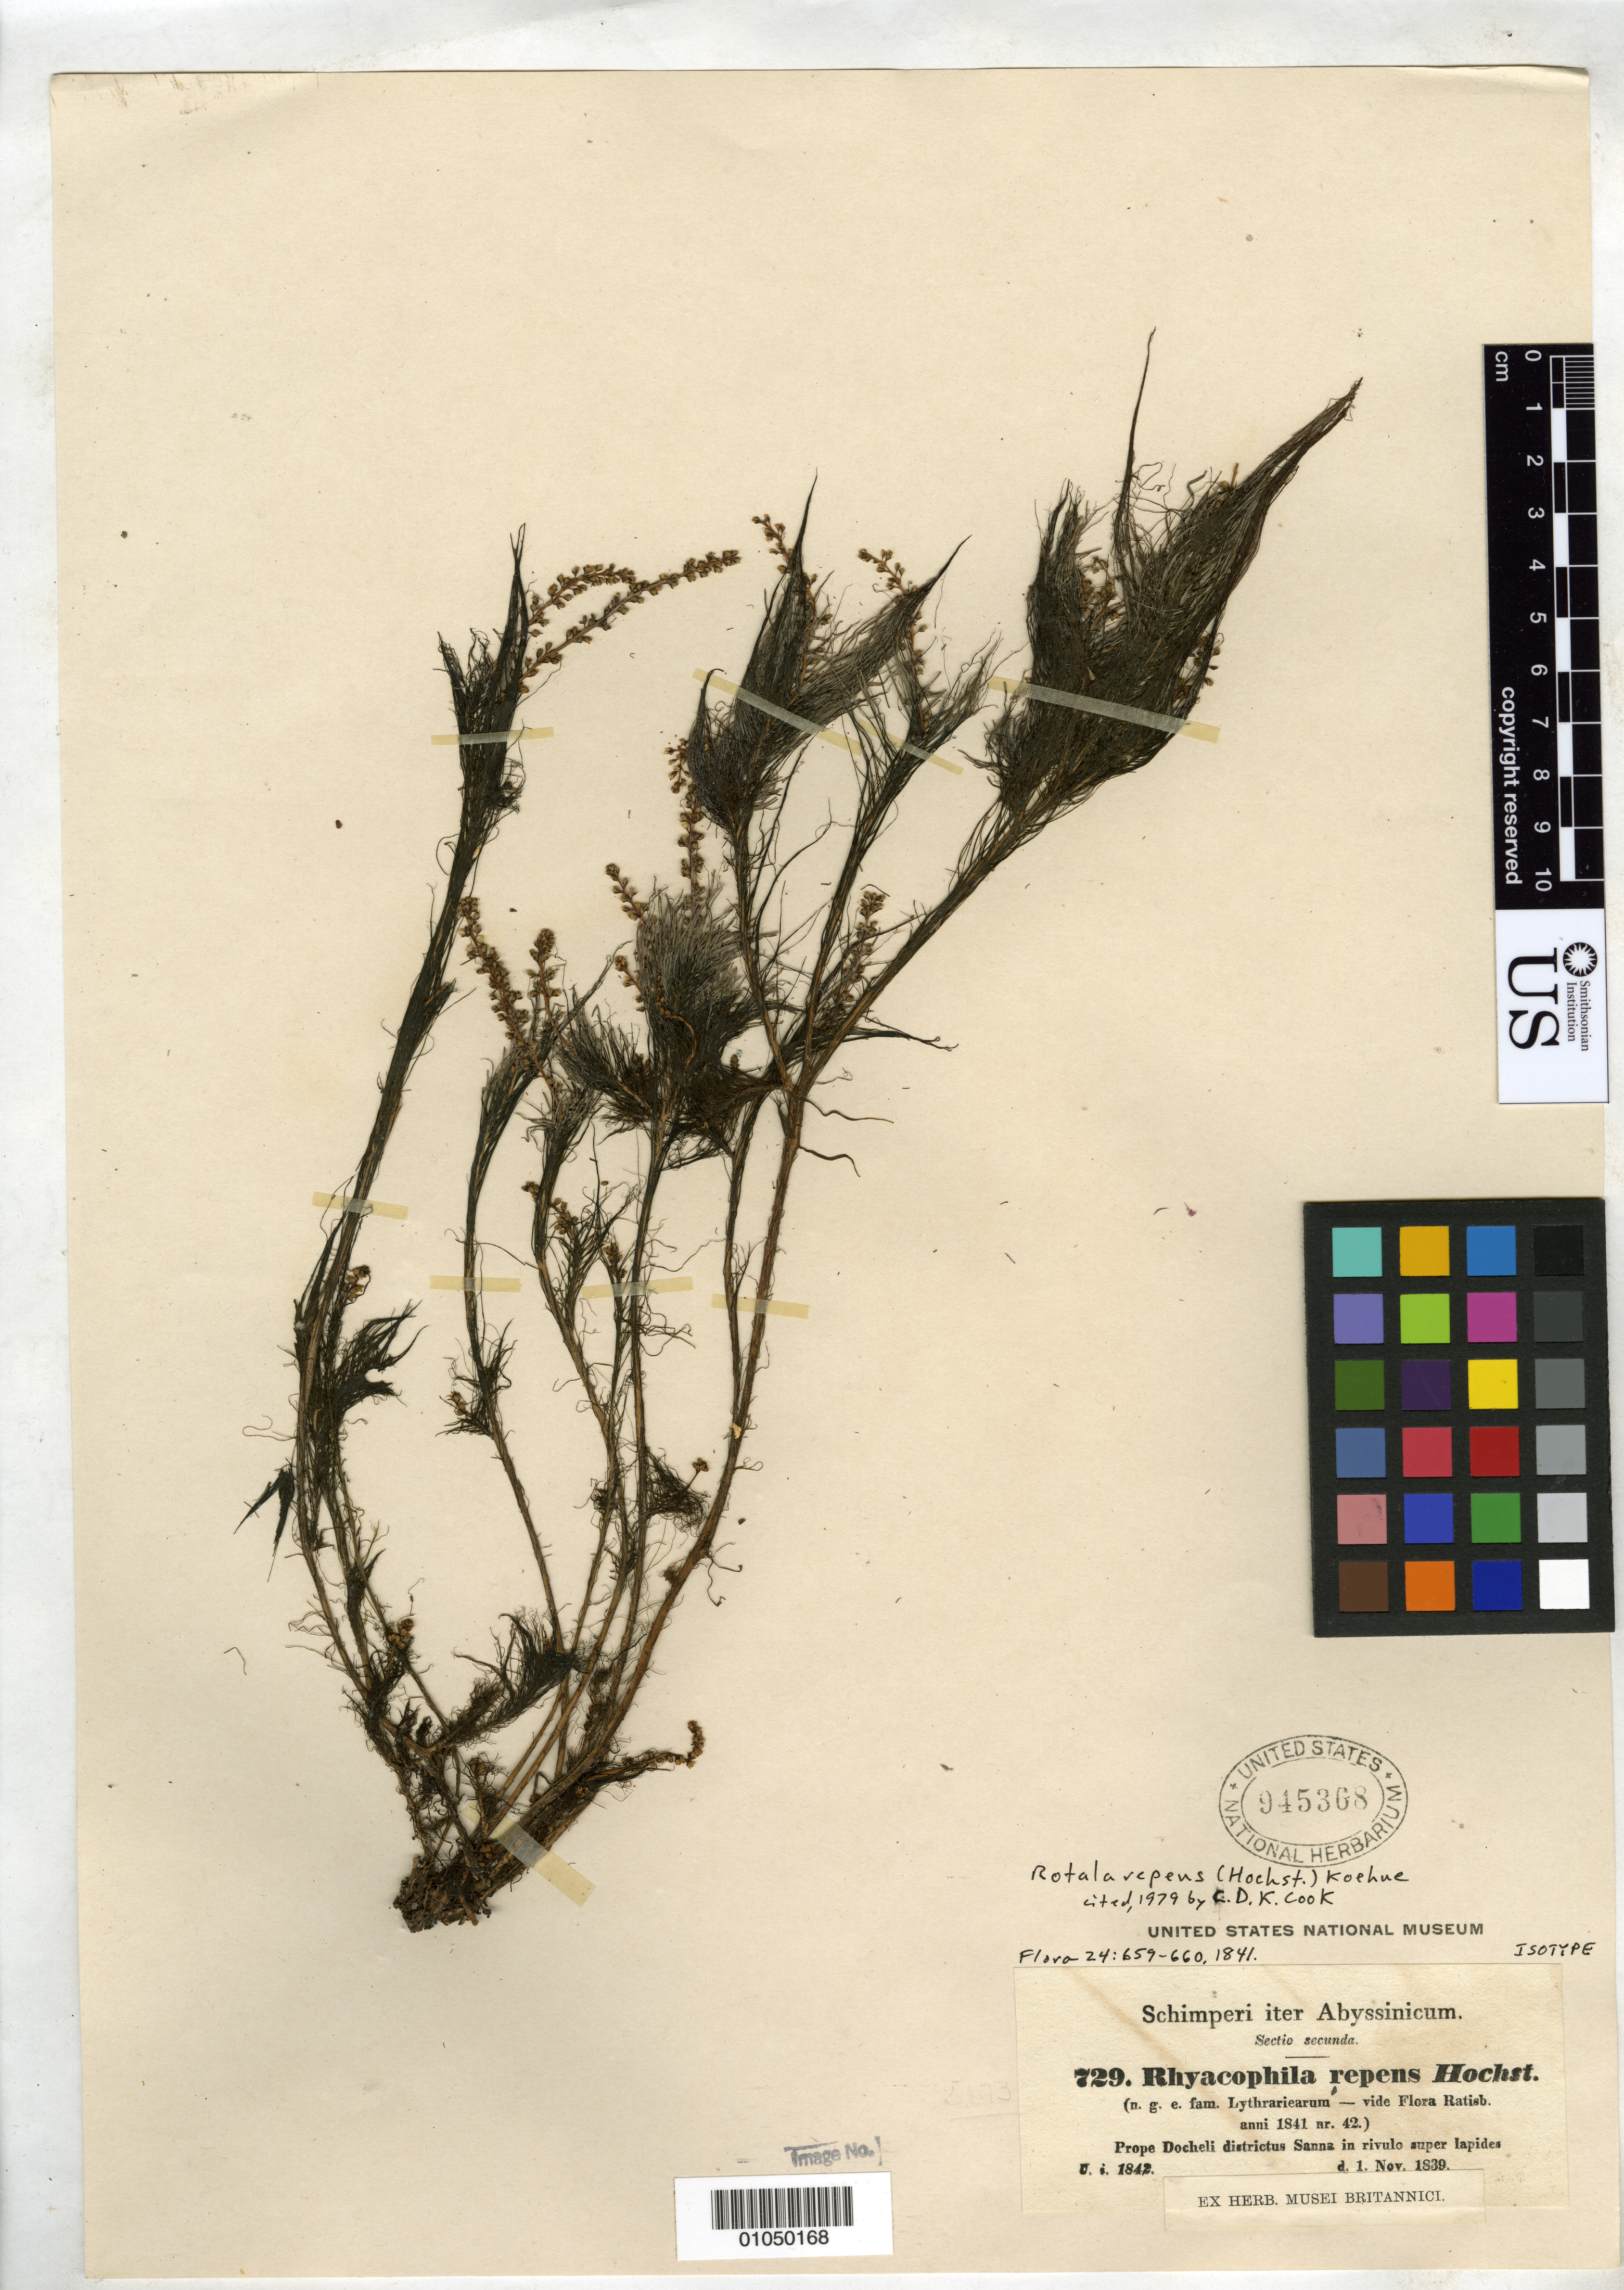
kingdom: Plantae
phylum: Tracheophyta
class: Magnoliopsida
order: Myrtales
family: Lythraceae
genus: Rhyacophila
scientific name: Rhyacophila repens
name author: Hochst.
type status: Isotype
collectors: G. W. Schimper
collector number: II 729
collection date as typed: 01 Nov 1839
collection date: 1839-11-01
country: Ethiopia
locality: Prope Docheli districtus Sanna in rivulo super Iapides.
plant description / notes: Currently accepted name as cited by C.D.K. Cook (1979).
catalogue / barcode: US 945368